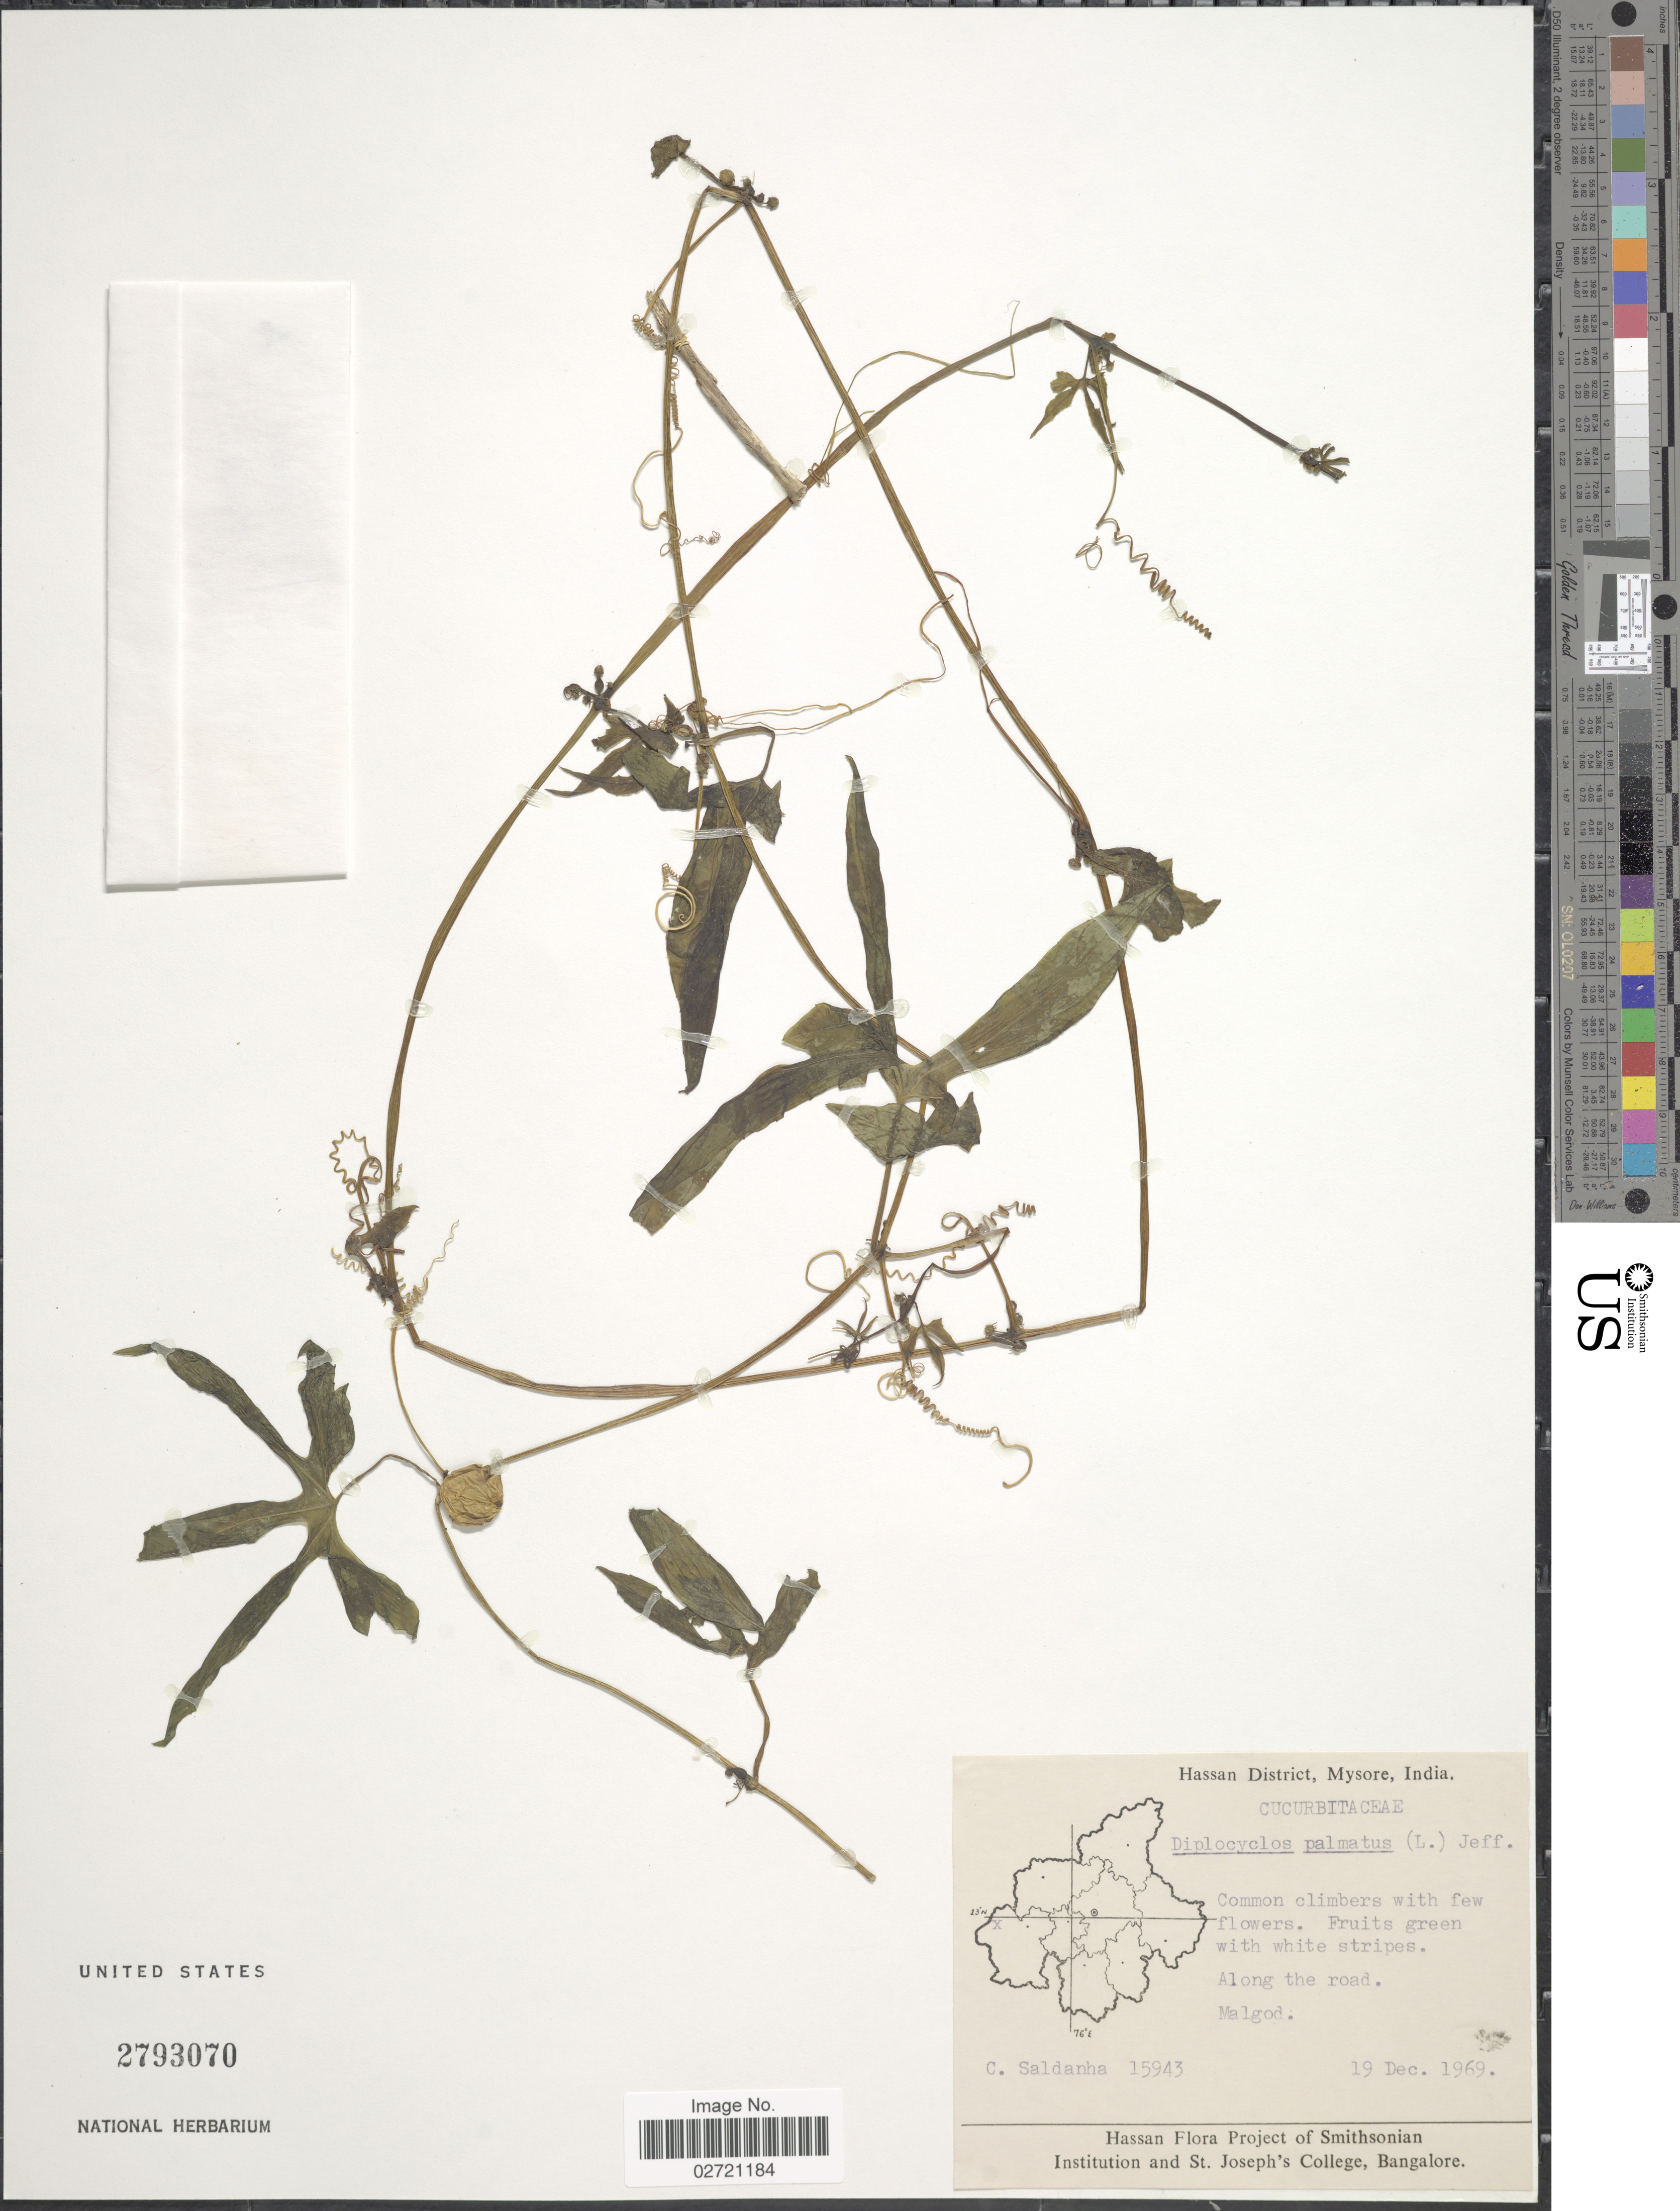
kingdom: Plantae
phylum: Tracheophyta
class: Magnoliopsida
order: Cucurbitales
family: Cucurbitaceae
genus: Diplocyclos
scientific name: Diplocyclos palmatus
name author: (L.) C. Jeffrey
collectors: C. Saldanha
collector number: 15943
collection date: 1969-12-19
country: India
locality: Hassan District, Mysore. Malgod.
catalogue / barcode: US 2793070